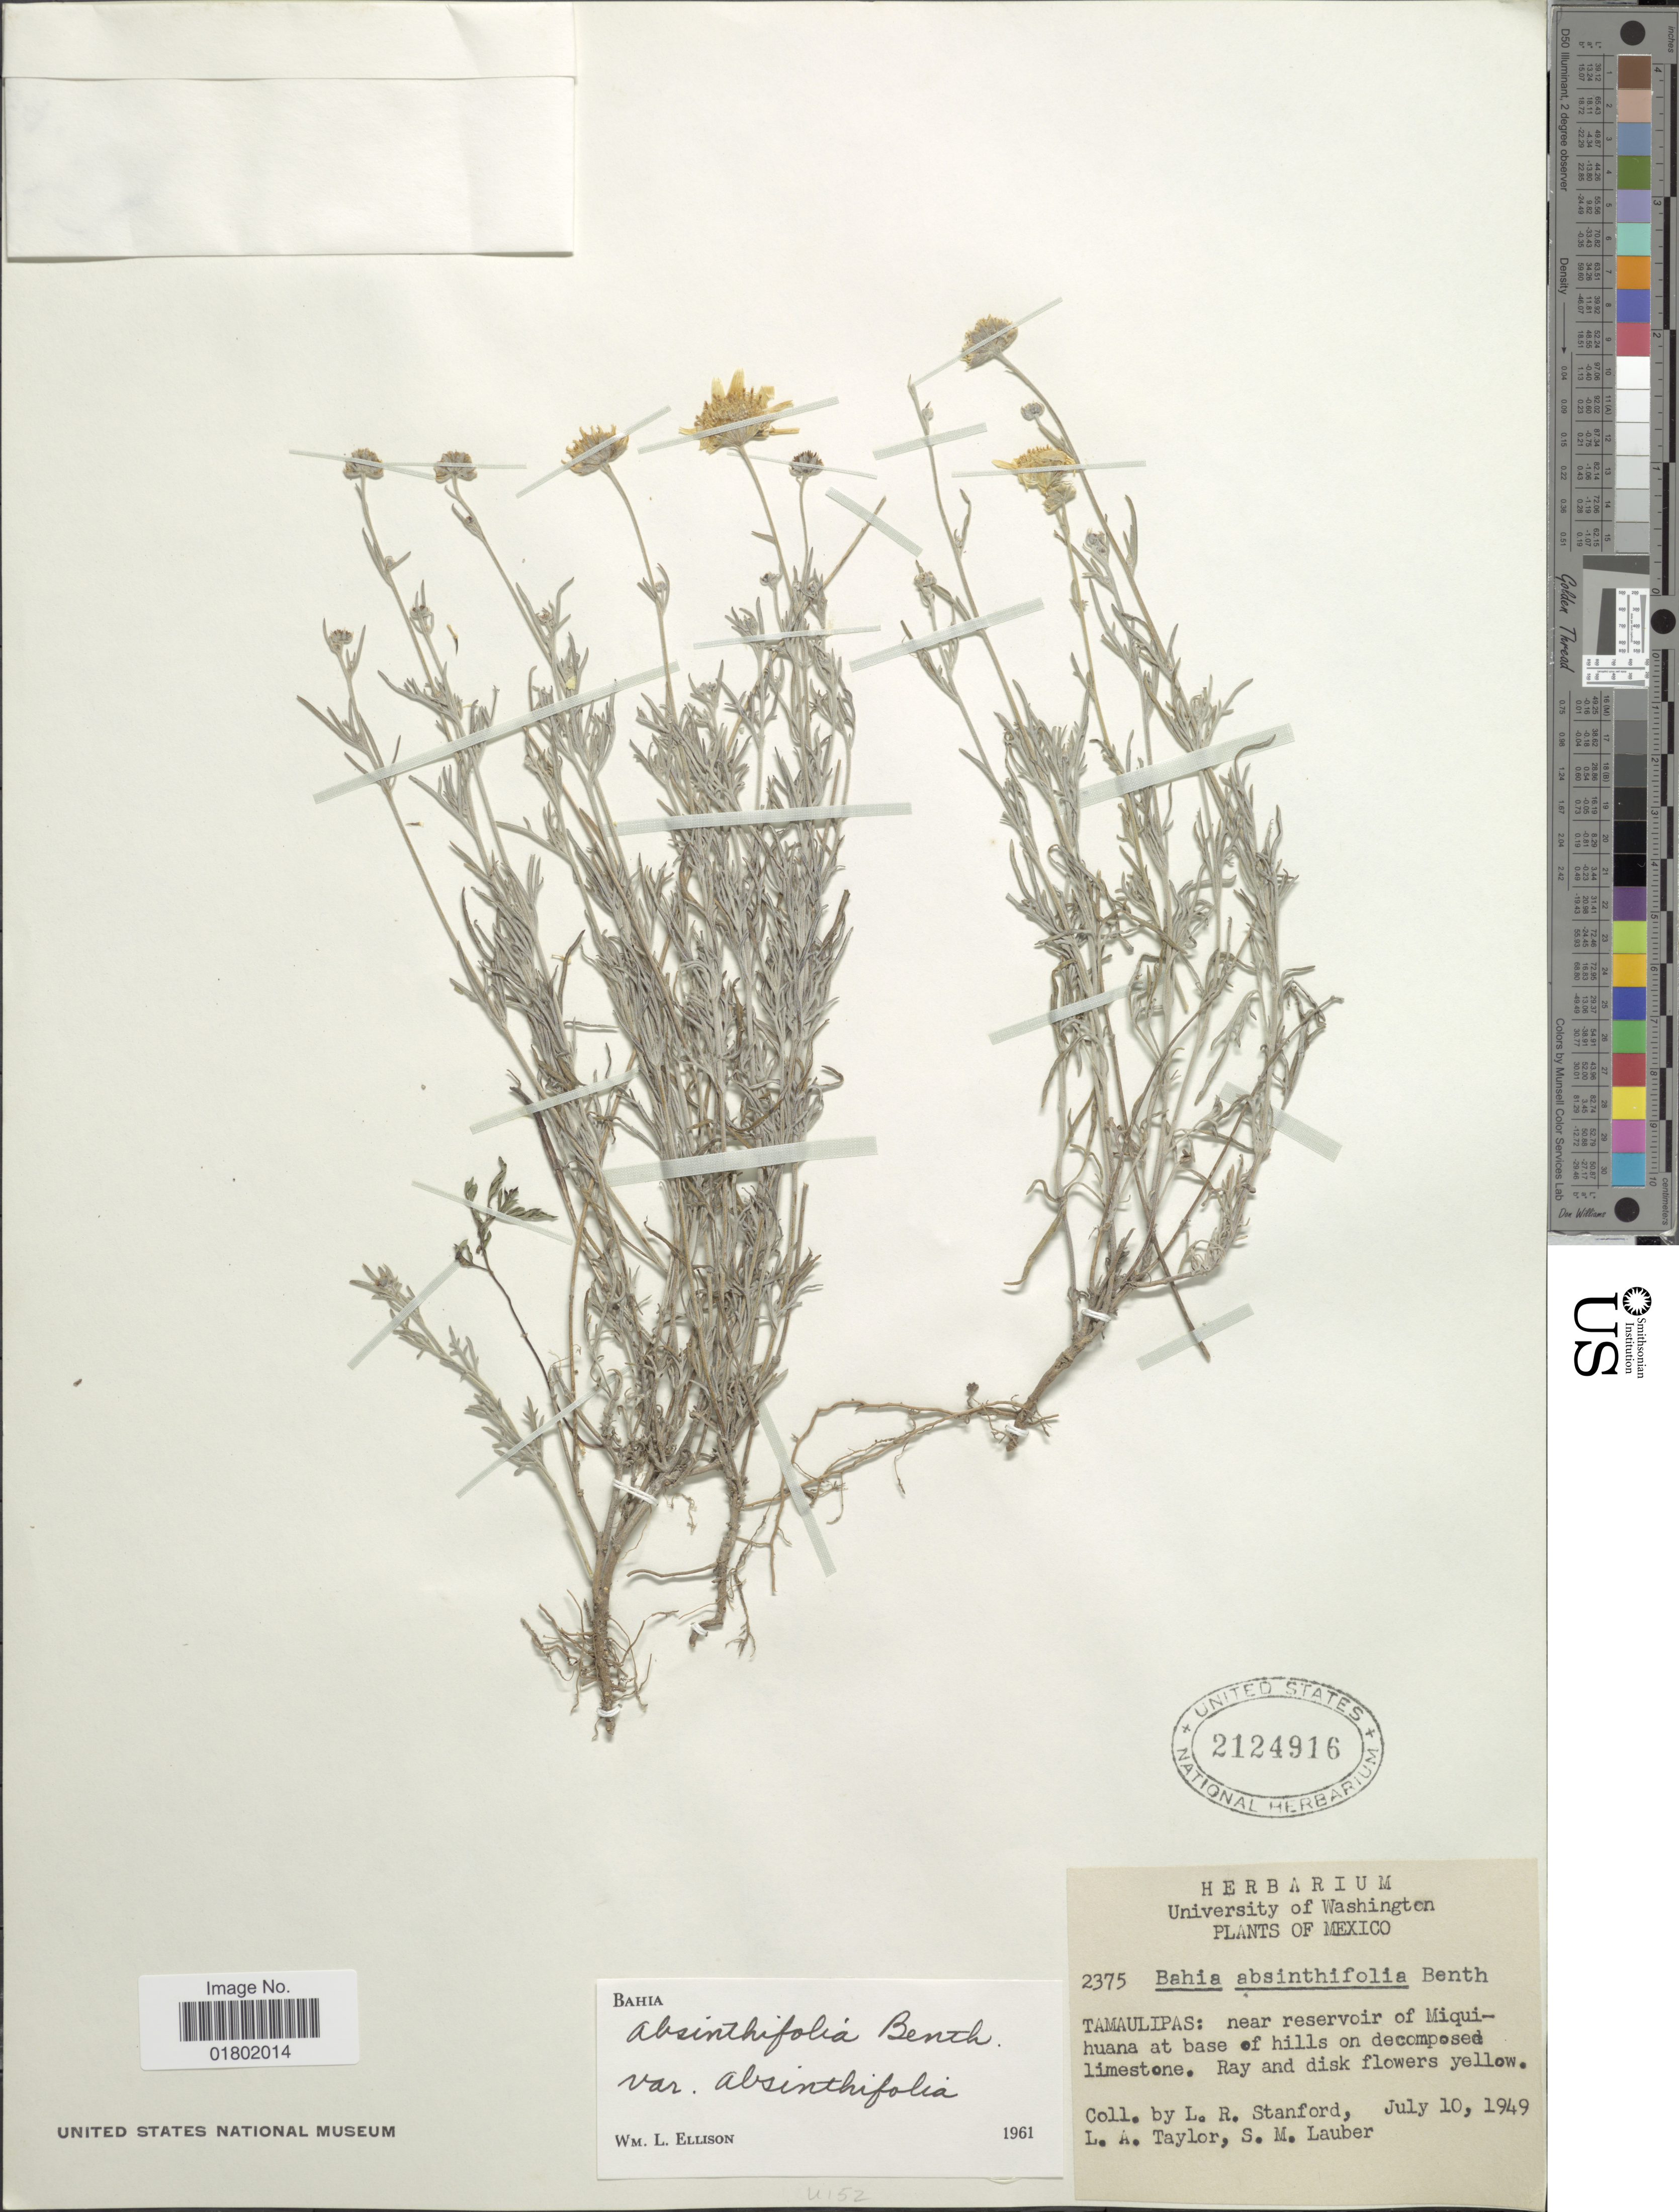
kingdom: Plantae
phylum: Tracheophyta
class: Magnoliopsida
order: Asterales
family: Asteraceae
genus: Bahia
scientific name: Bahia absinthifolia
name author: Benth.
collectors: L. R. Stanford & L. A. Taylor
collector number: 2375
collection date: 1949-07-10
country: Mexico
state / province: Tamaulipas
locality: Near reservoir of Miquihuana at base of hills on decomposed limestone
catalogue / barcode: US 2124916